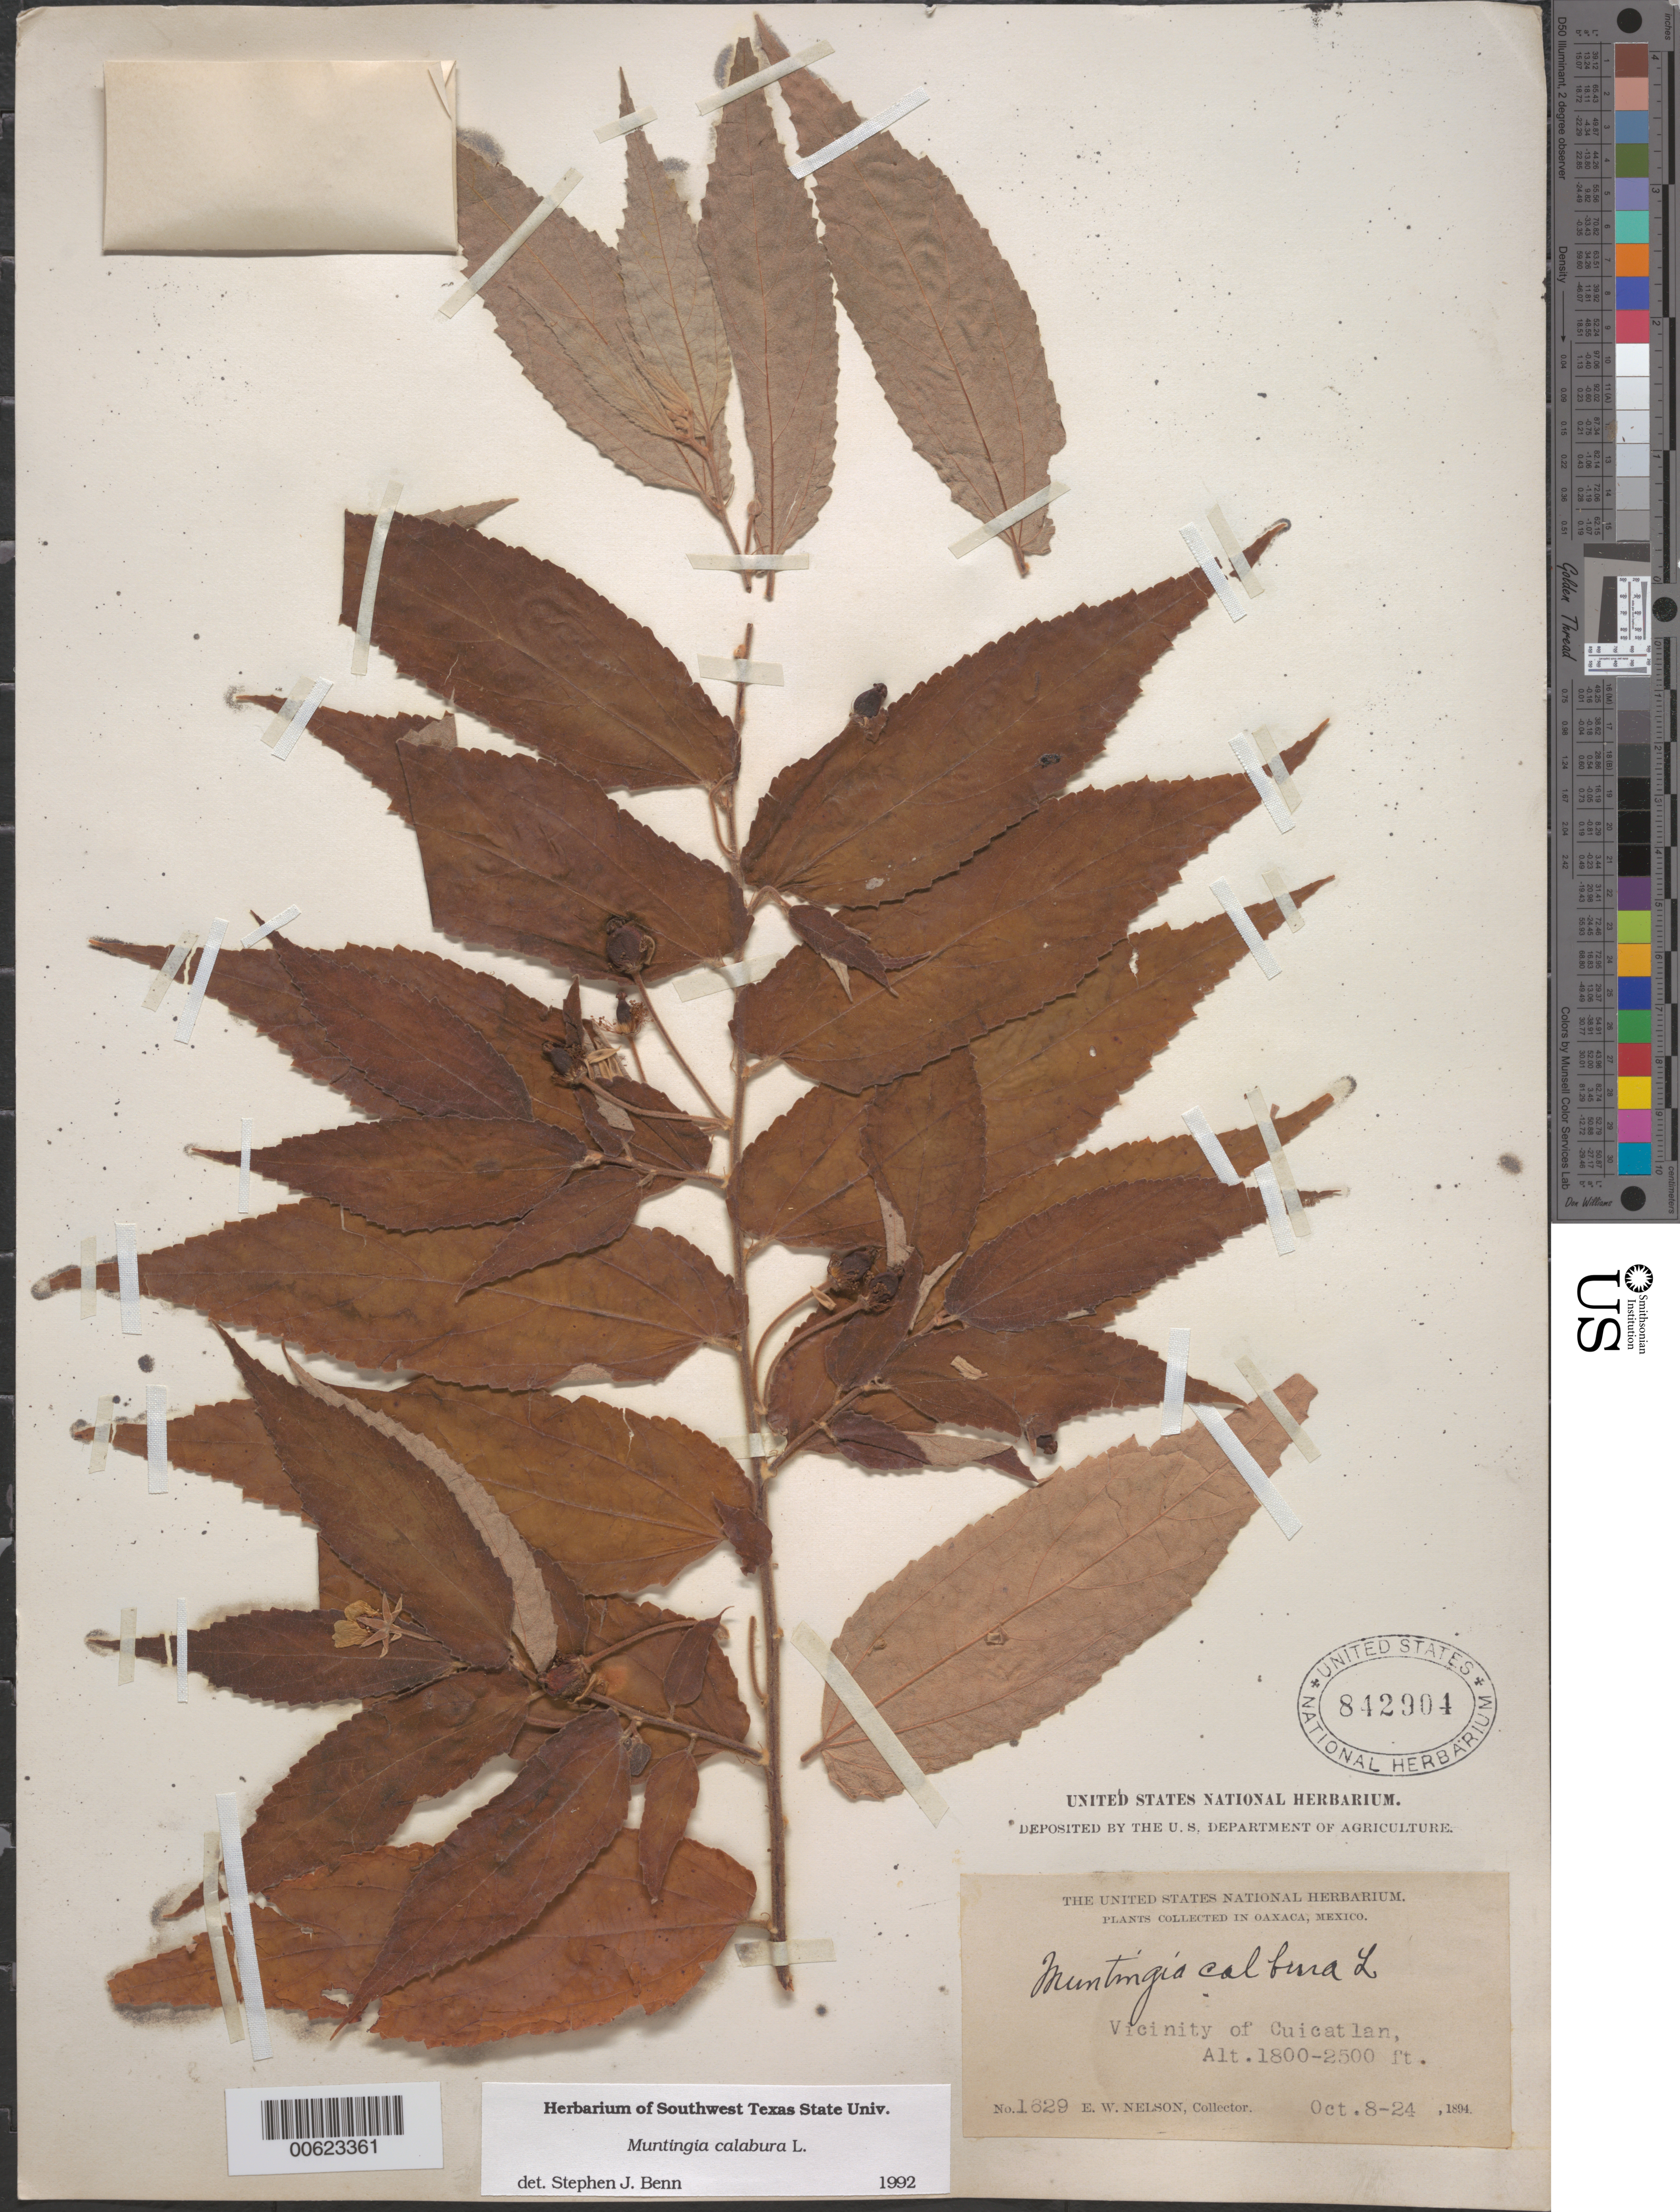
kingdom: Plantae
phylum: Tracheophyta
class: Magnoliopsida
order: Malvales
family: Muntingiaceae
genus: Muntingia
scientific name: Muntingia calabura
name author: L.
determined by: Benn, S. J.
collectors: E. W. Nelson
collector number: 1629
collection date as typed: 08 Oct 1894 to 24 Oct 1894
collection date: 1894-10-08/1894-10-24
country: Mexico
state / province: Oaxaca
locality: Vicinity of Cuicatlan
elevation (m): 1800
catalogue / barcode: US 842904